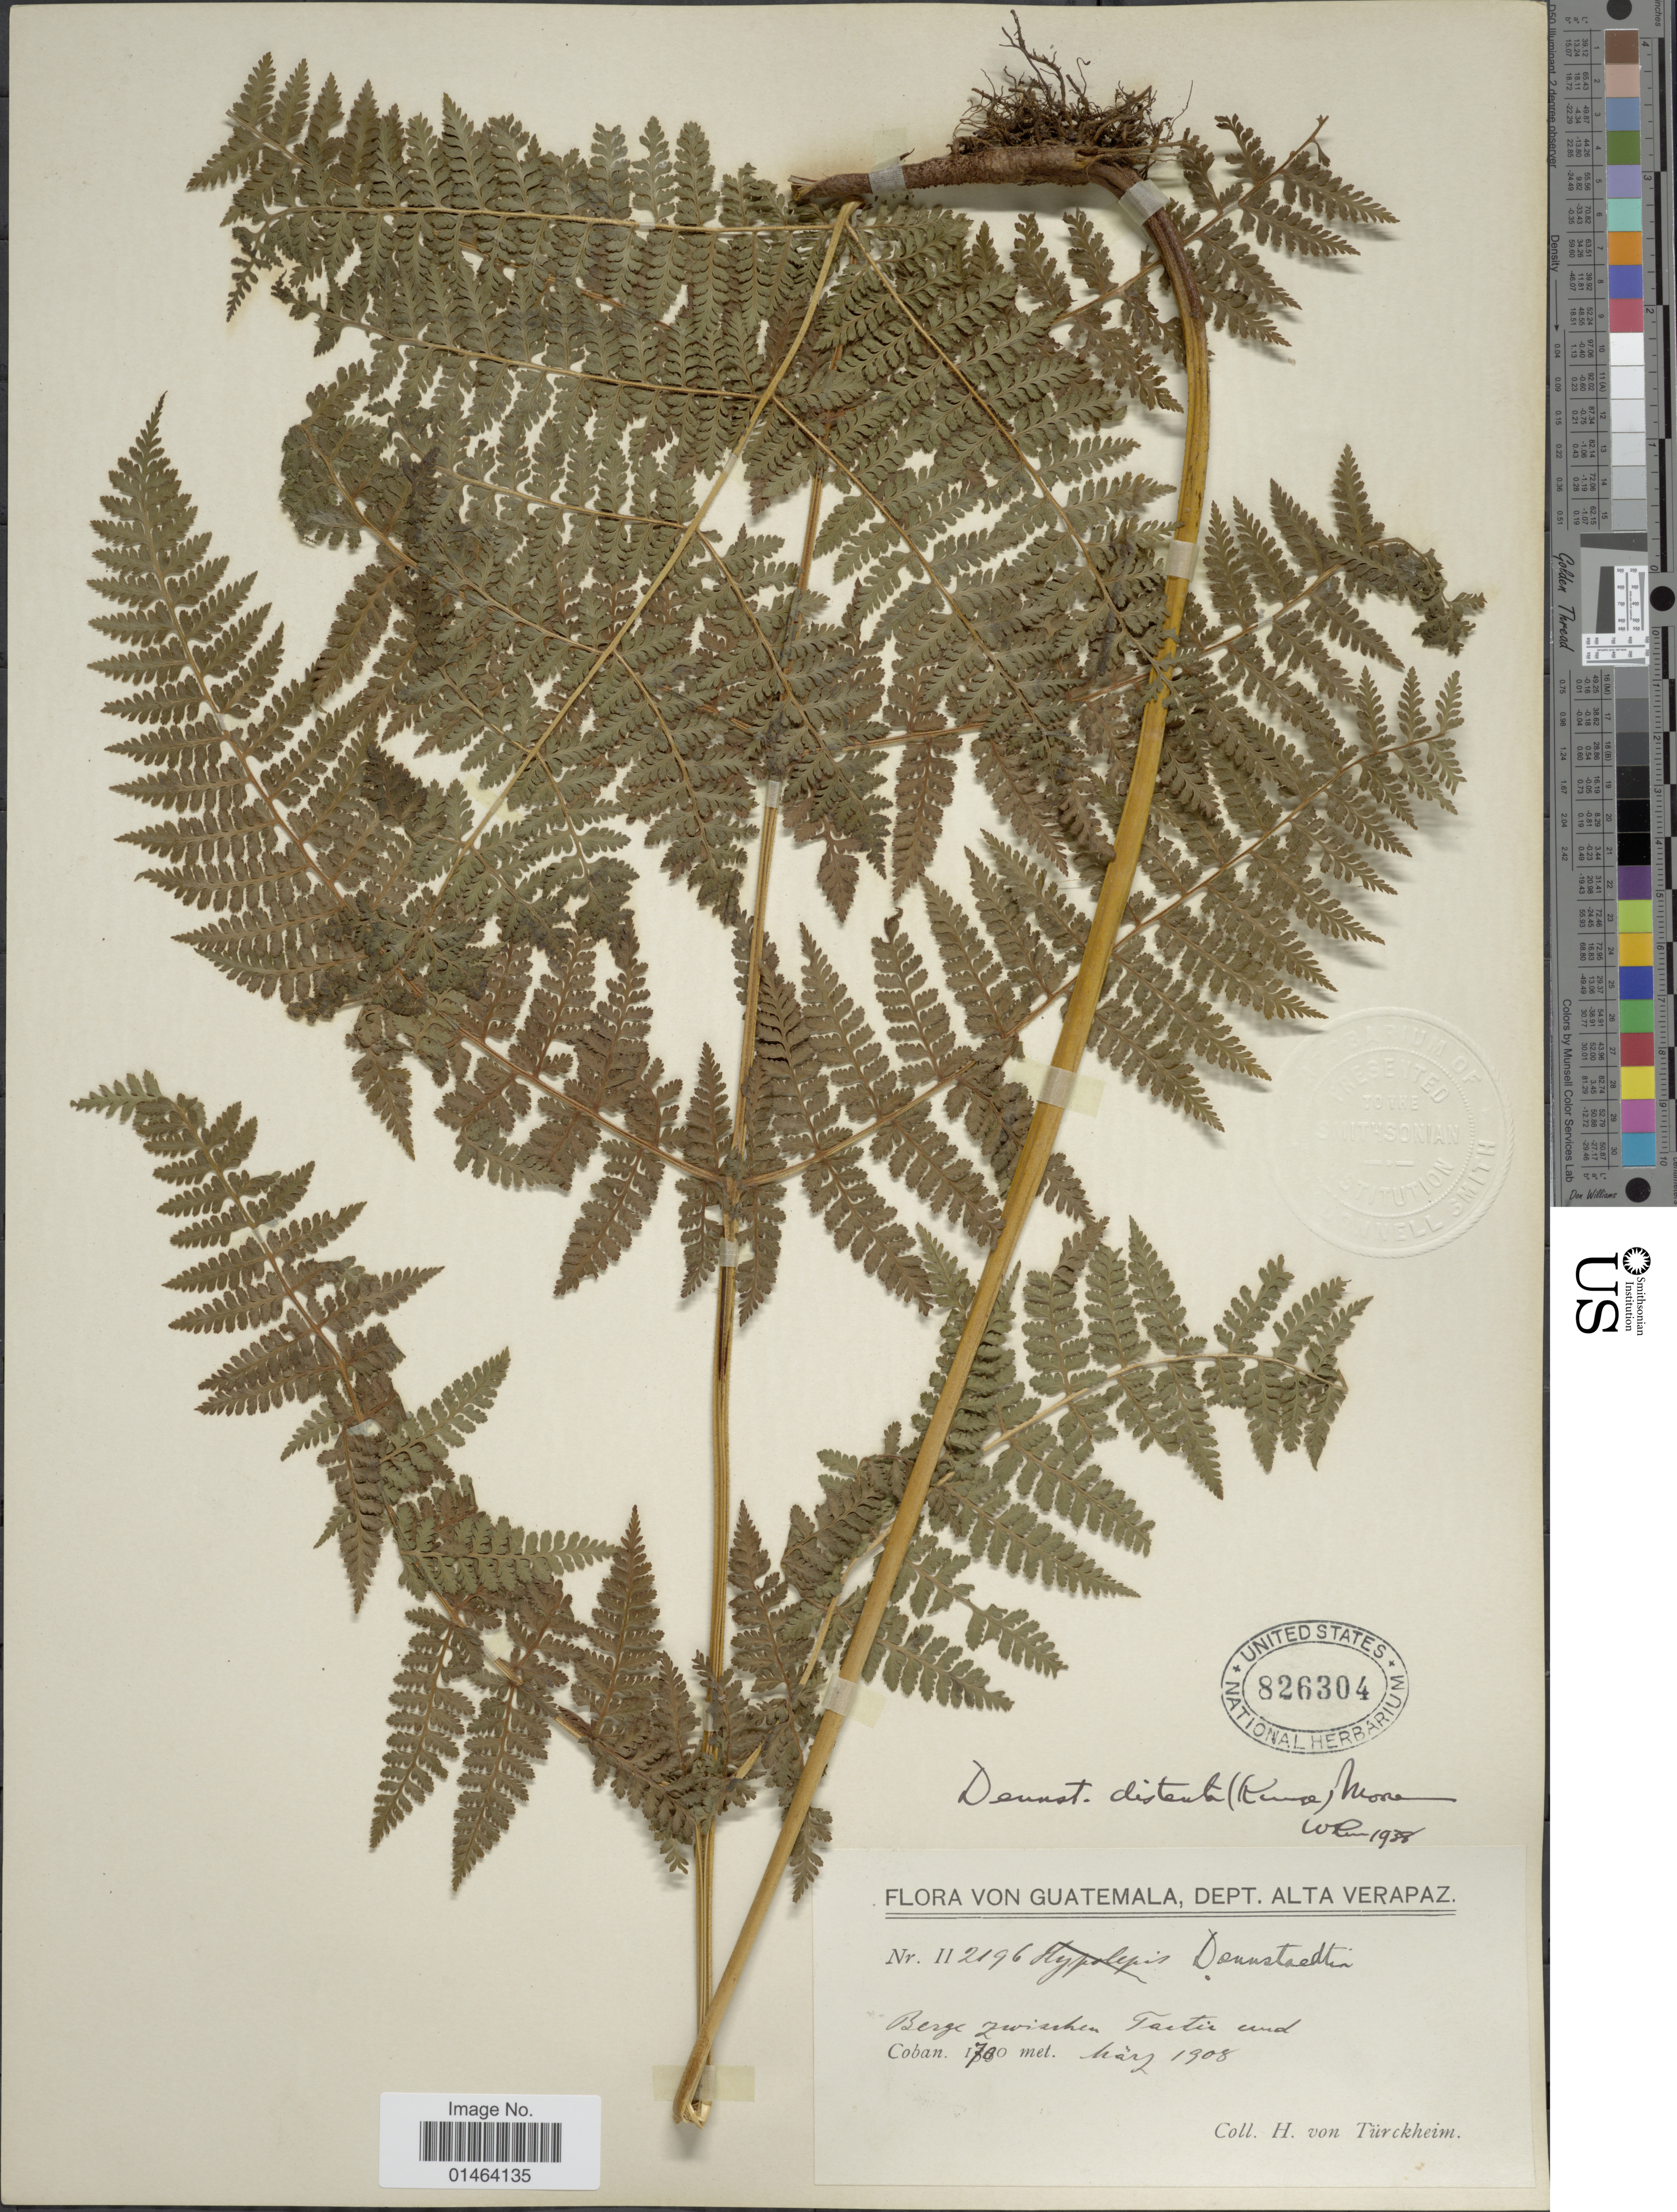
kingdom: Plantae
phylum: Tracheophyta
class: Polypodiopsida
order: Polypodiales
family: Dennstaedtiaceae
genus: Dennstaedtia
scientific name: Dennstaedtia distenta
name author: (Kunze) T. Moore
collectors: H. von Türckheim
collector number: II 2196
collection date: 1908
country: Guatemala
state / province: Alta Verapaz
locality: Guatemala, dept. of Alta Vera Paz.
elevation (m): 700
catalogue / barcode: US 826304